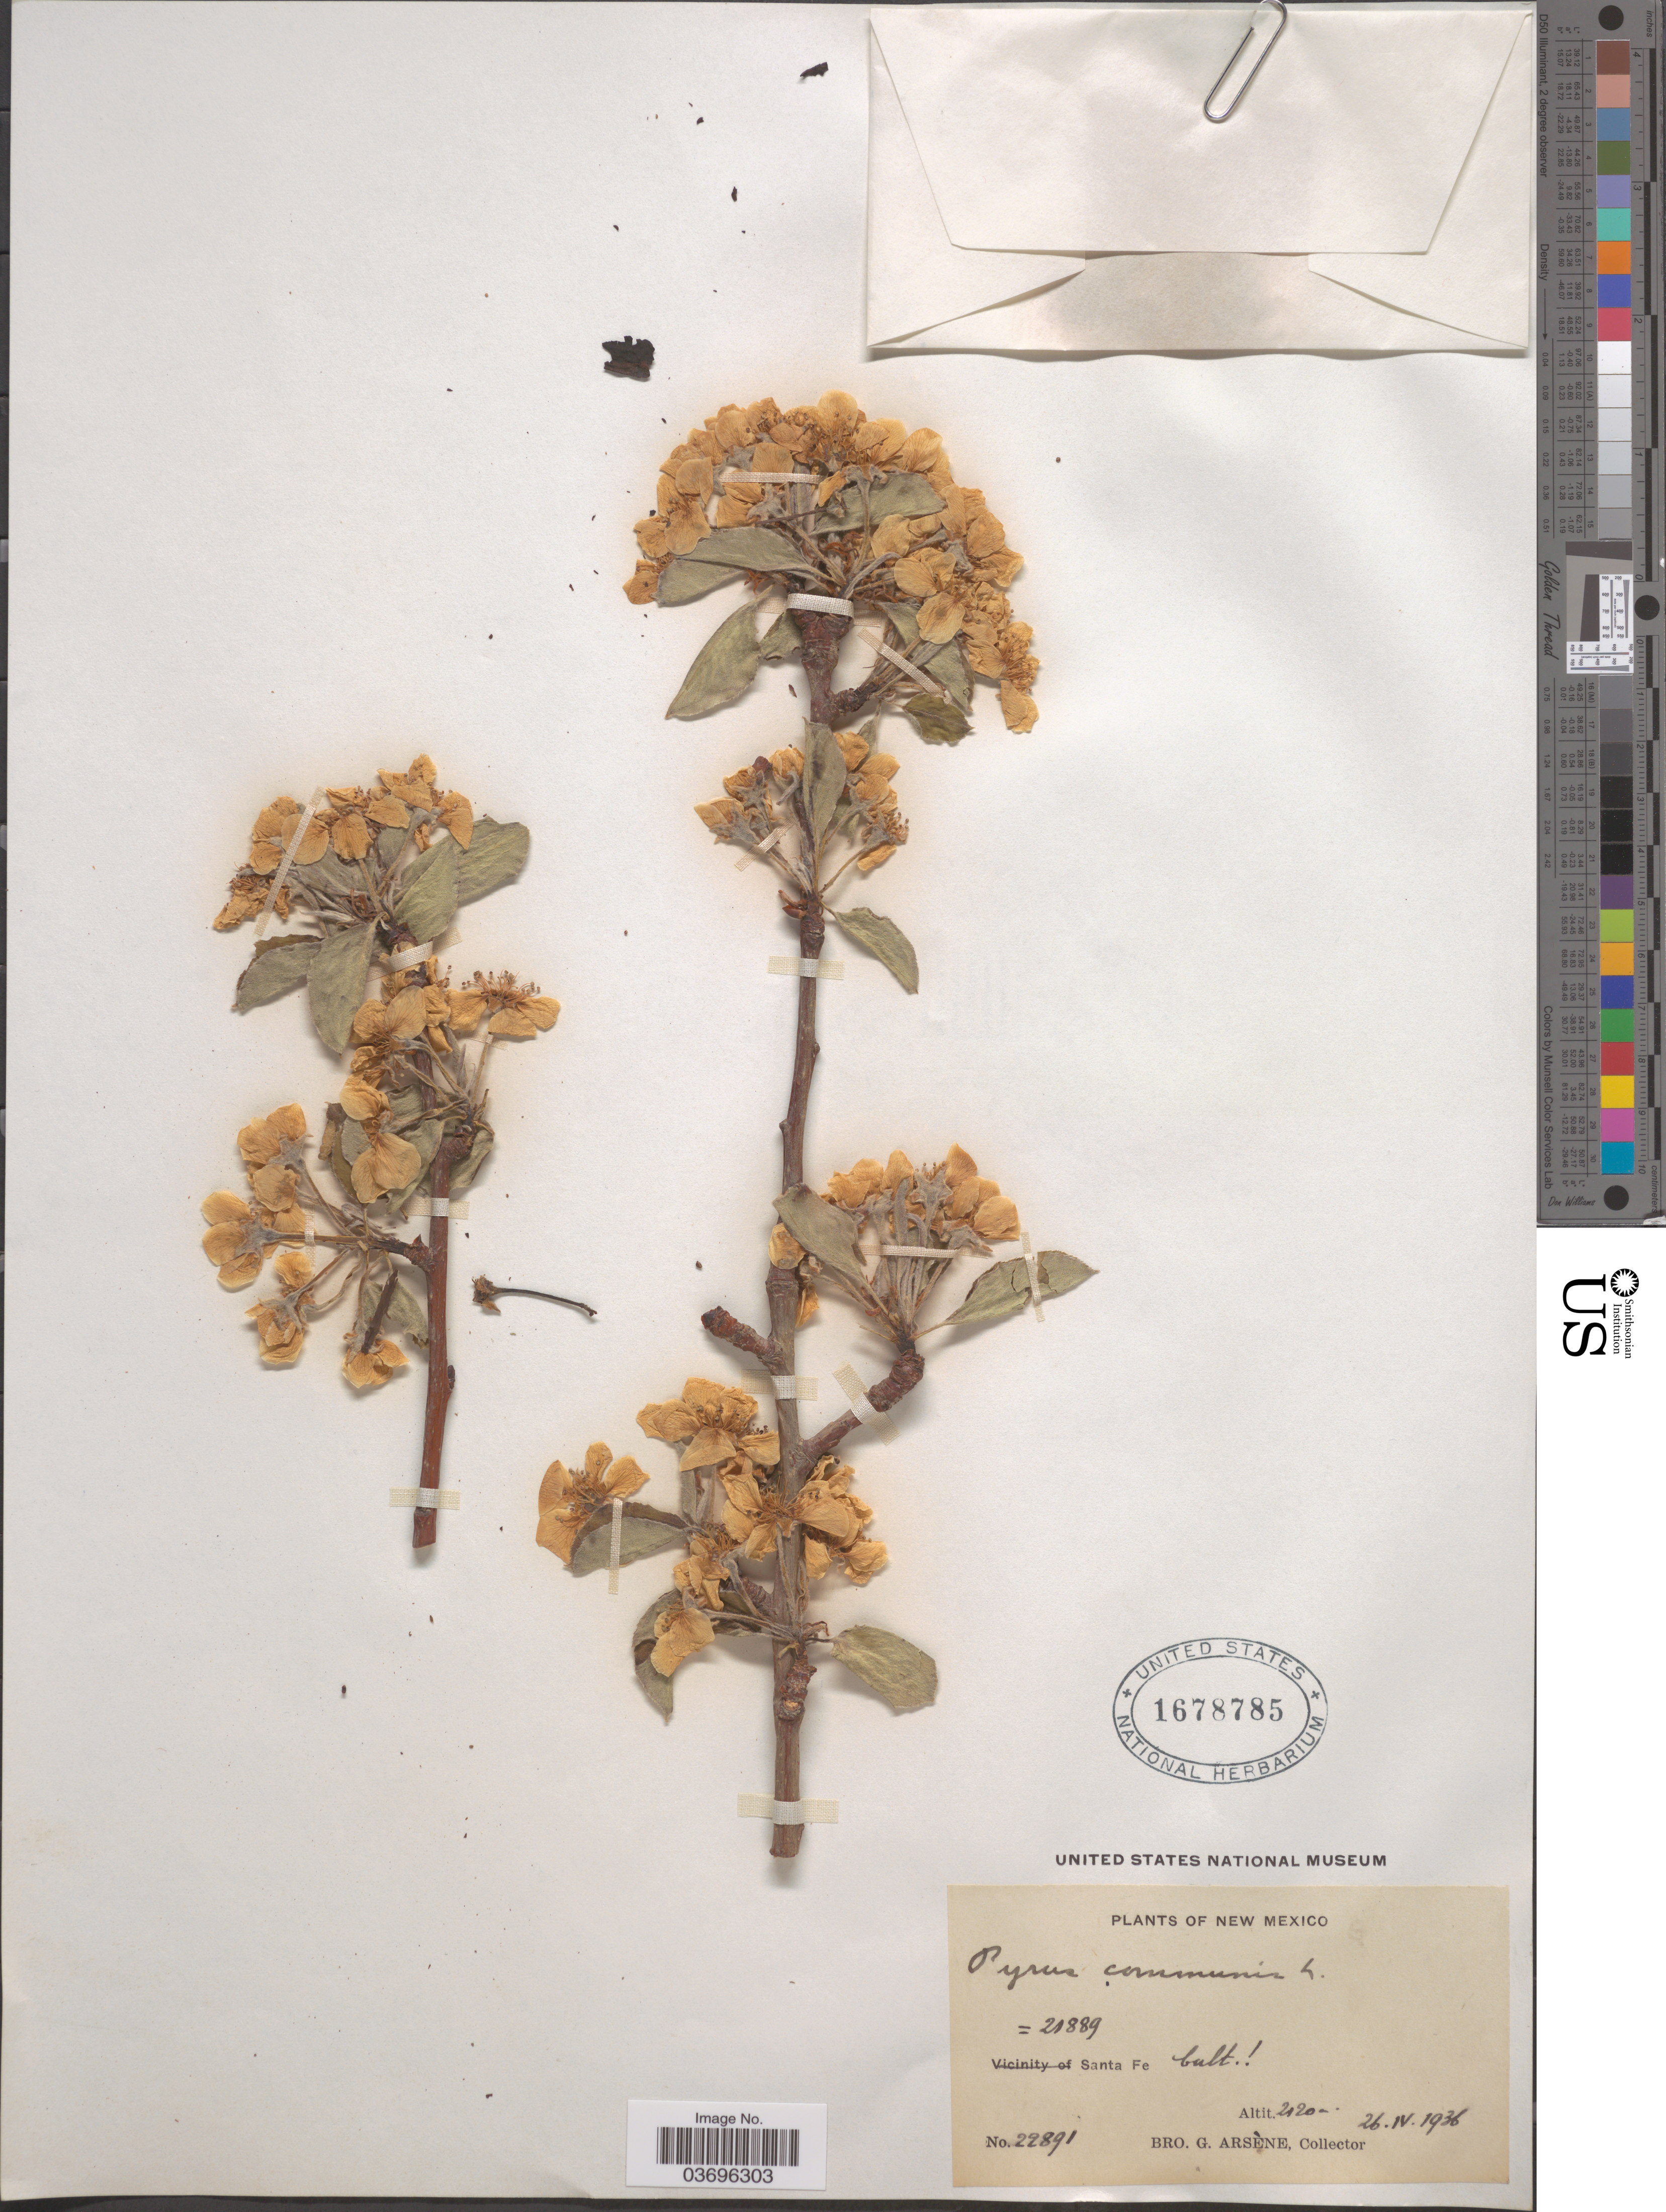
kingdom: Plantae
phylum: Tracheophyta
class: Magnoliopsida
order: Rosales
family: Rosaceae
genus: Pyrus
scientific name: Pyrus communis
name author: L.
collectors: Bro. G. Arsène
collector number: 22891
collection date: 1936-04-26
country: United States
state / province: New Mexico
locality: Santa Fe.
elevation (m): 2120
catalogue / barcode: US 1678785